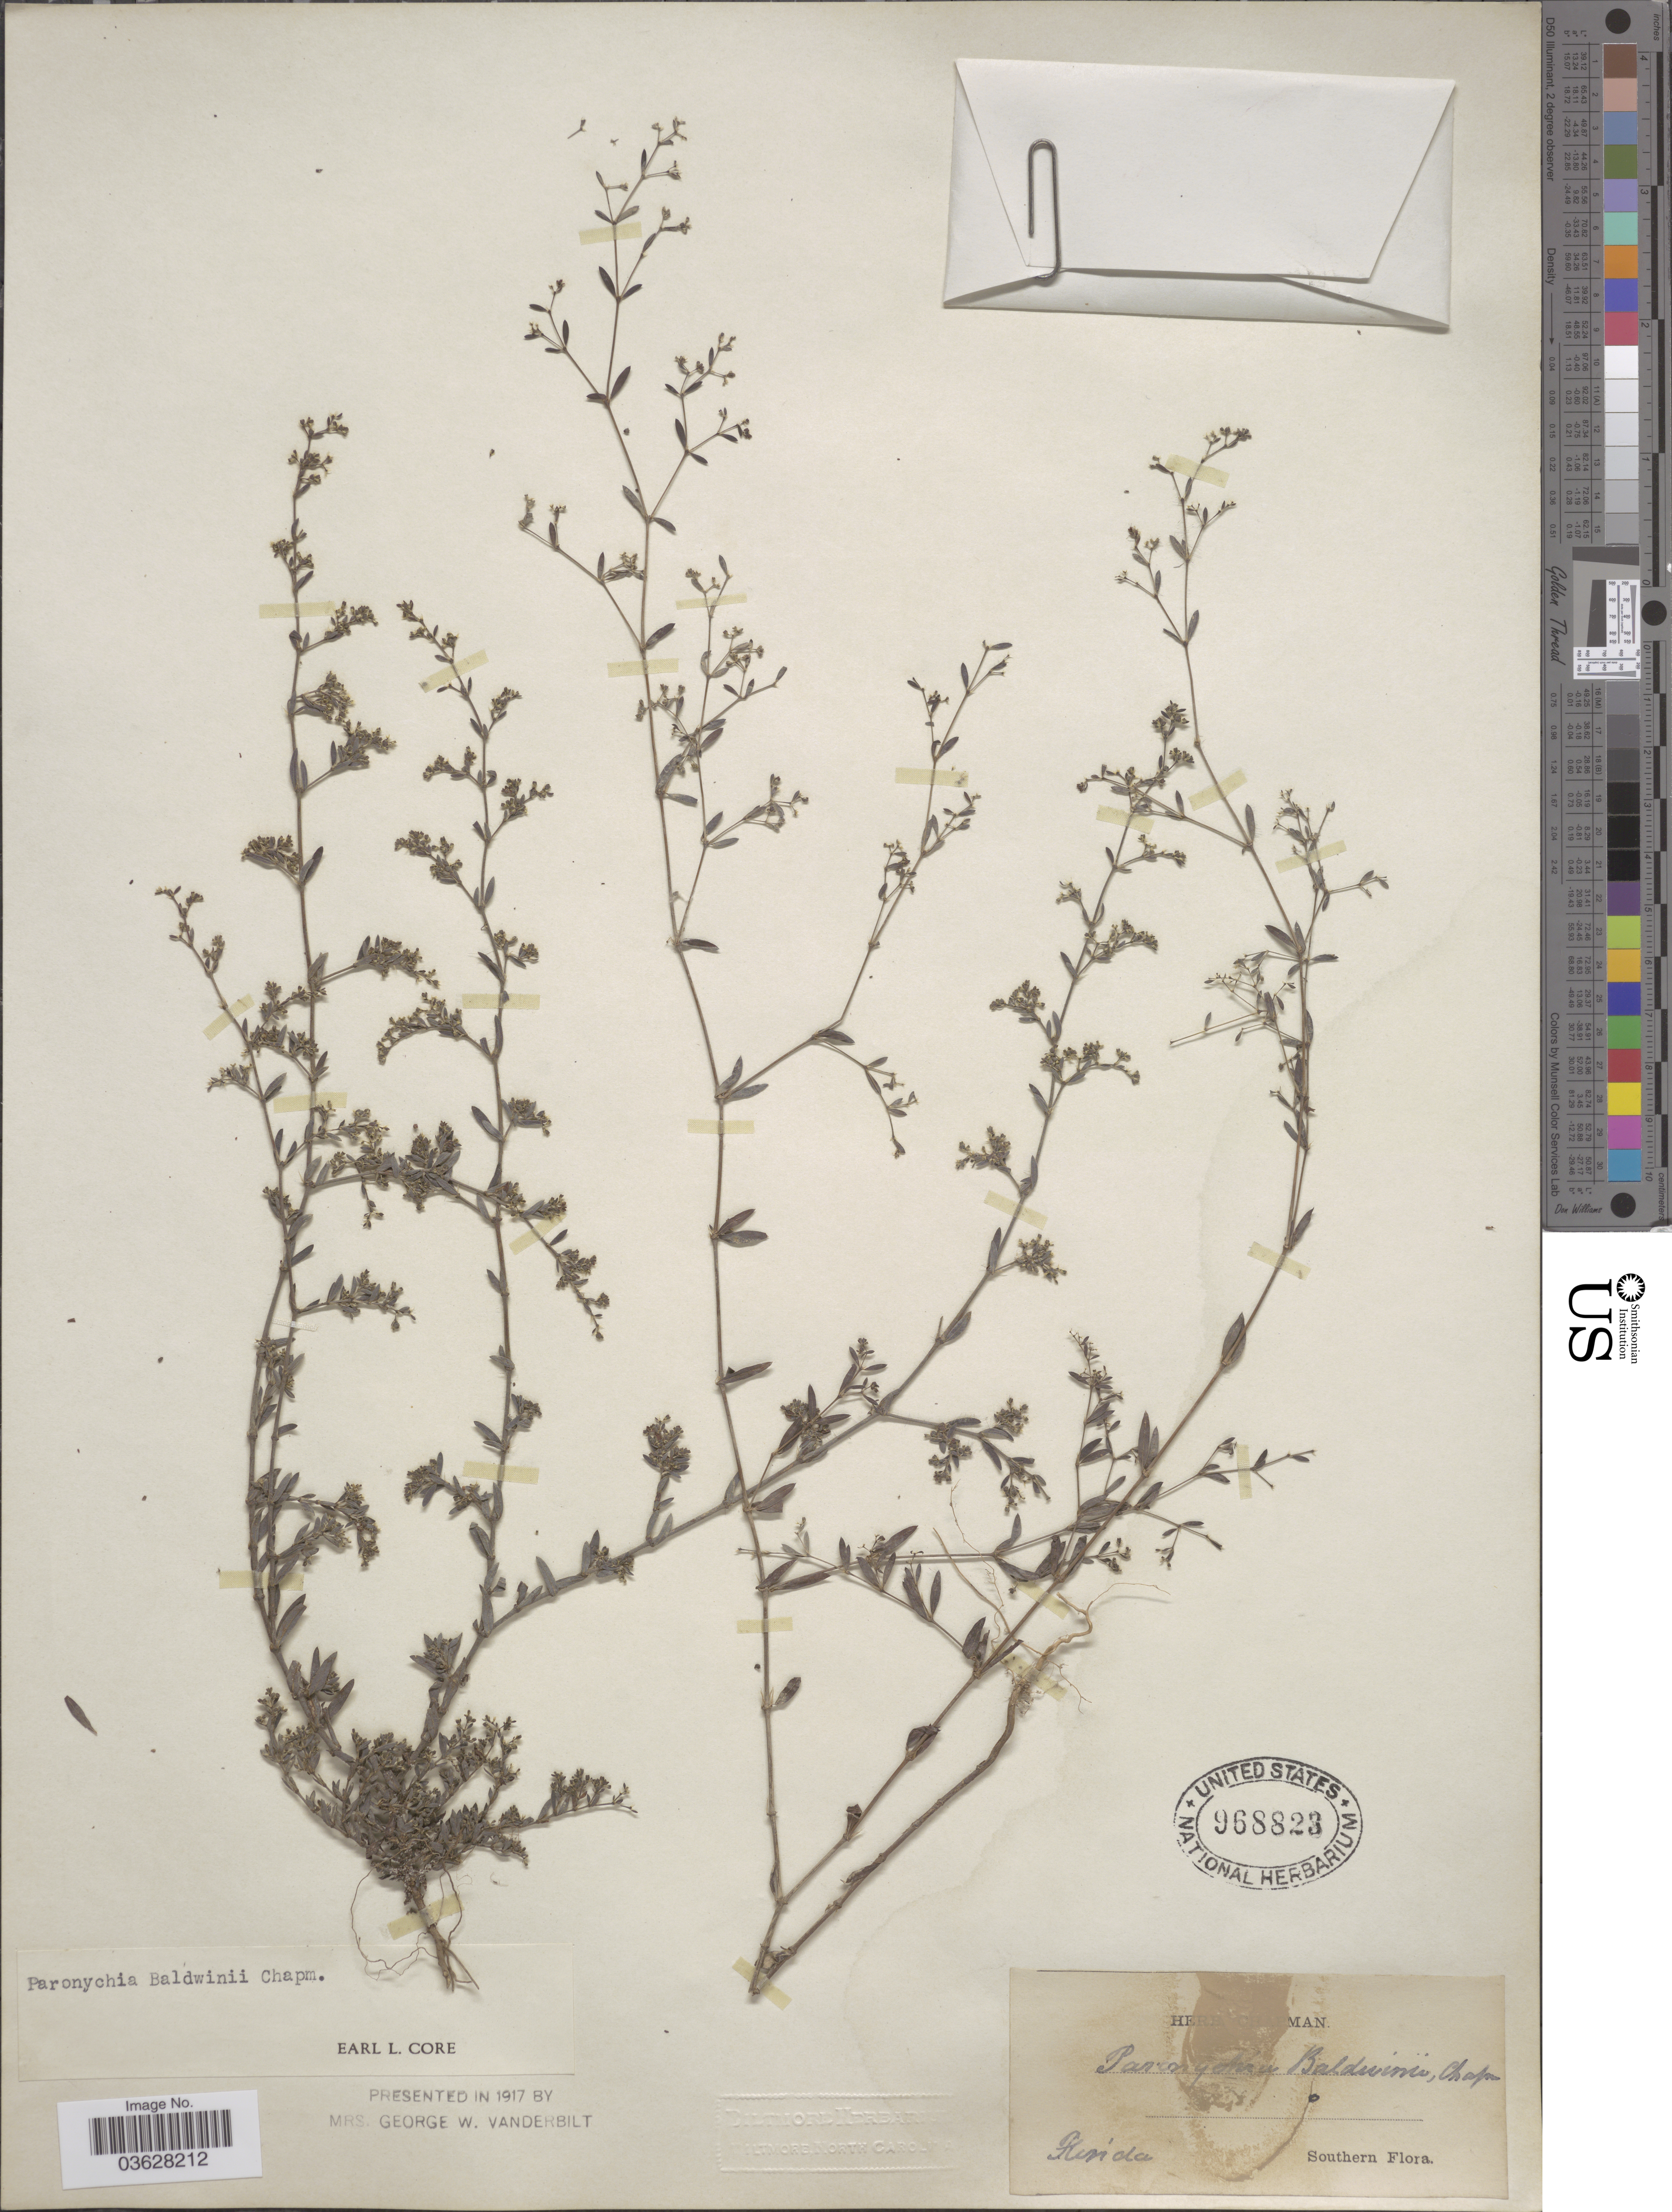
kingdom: Plantae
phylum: Tracheophyta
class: Magnoliopsida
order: Caryophyllales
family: Caryophyllaceae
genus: Paronychia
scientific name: Paronychia baldwinii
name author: (A. Gray & Torr.) Fenzl ex Walp.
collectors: ex herb. Chapman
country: United States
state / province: Florida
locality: Southern.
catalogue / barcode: US 968823